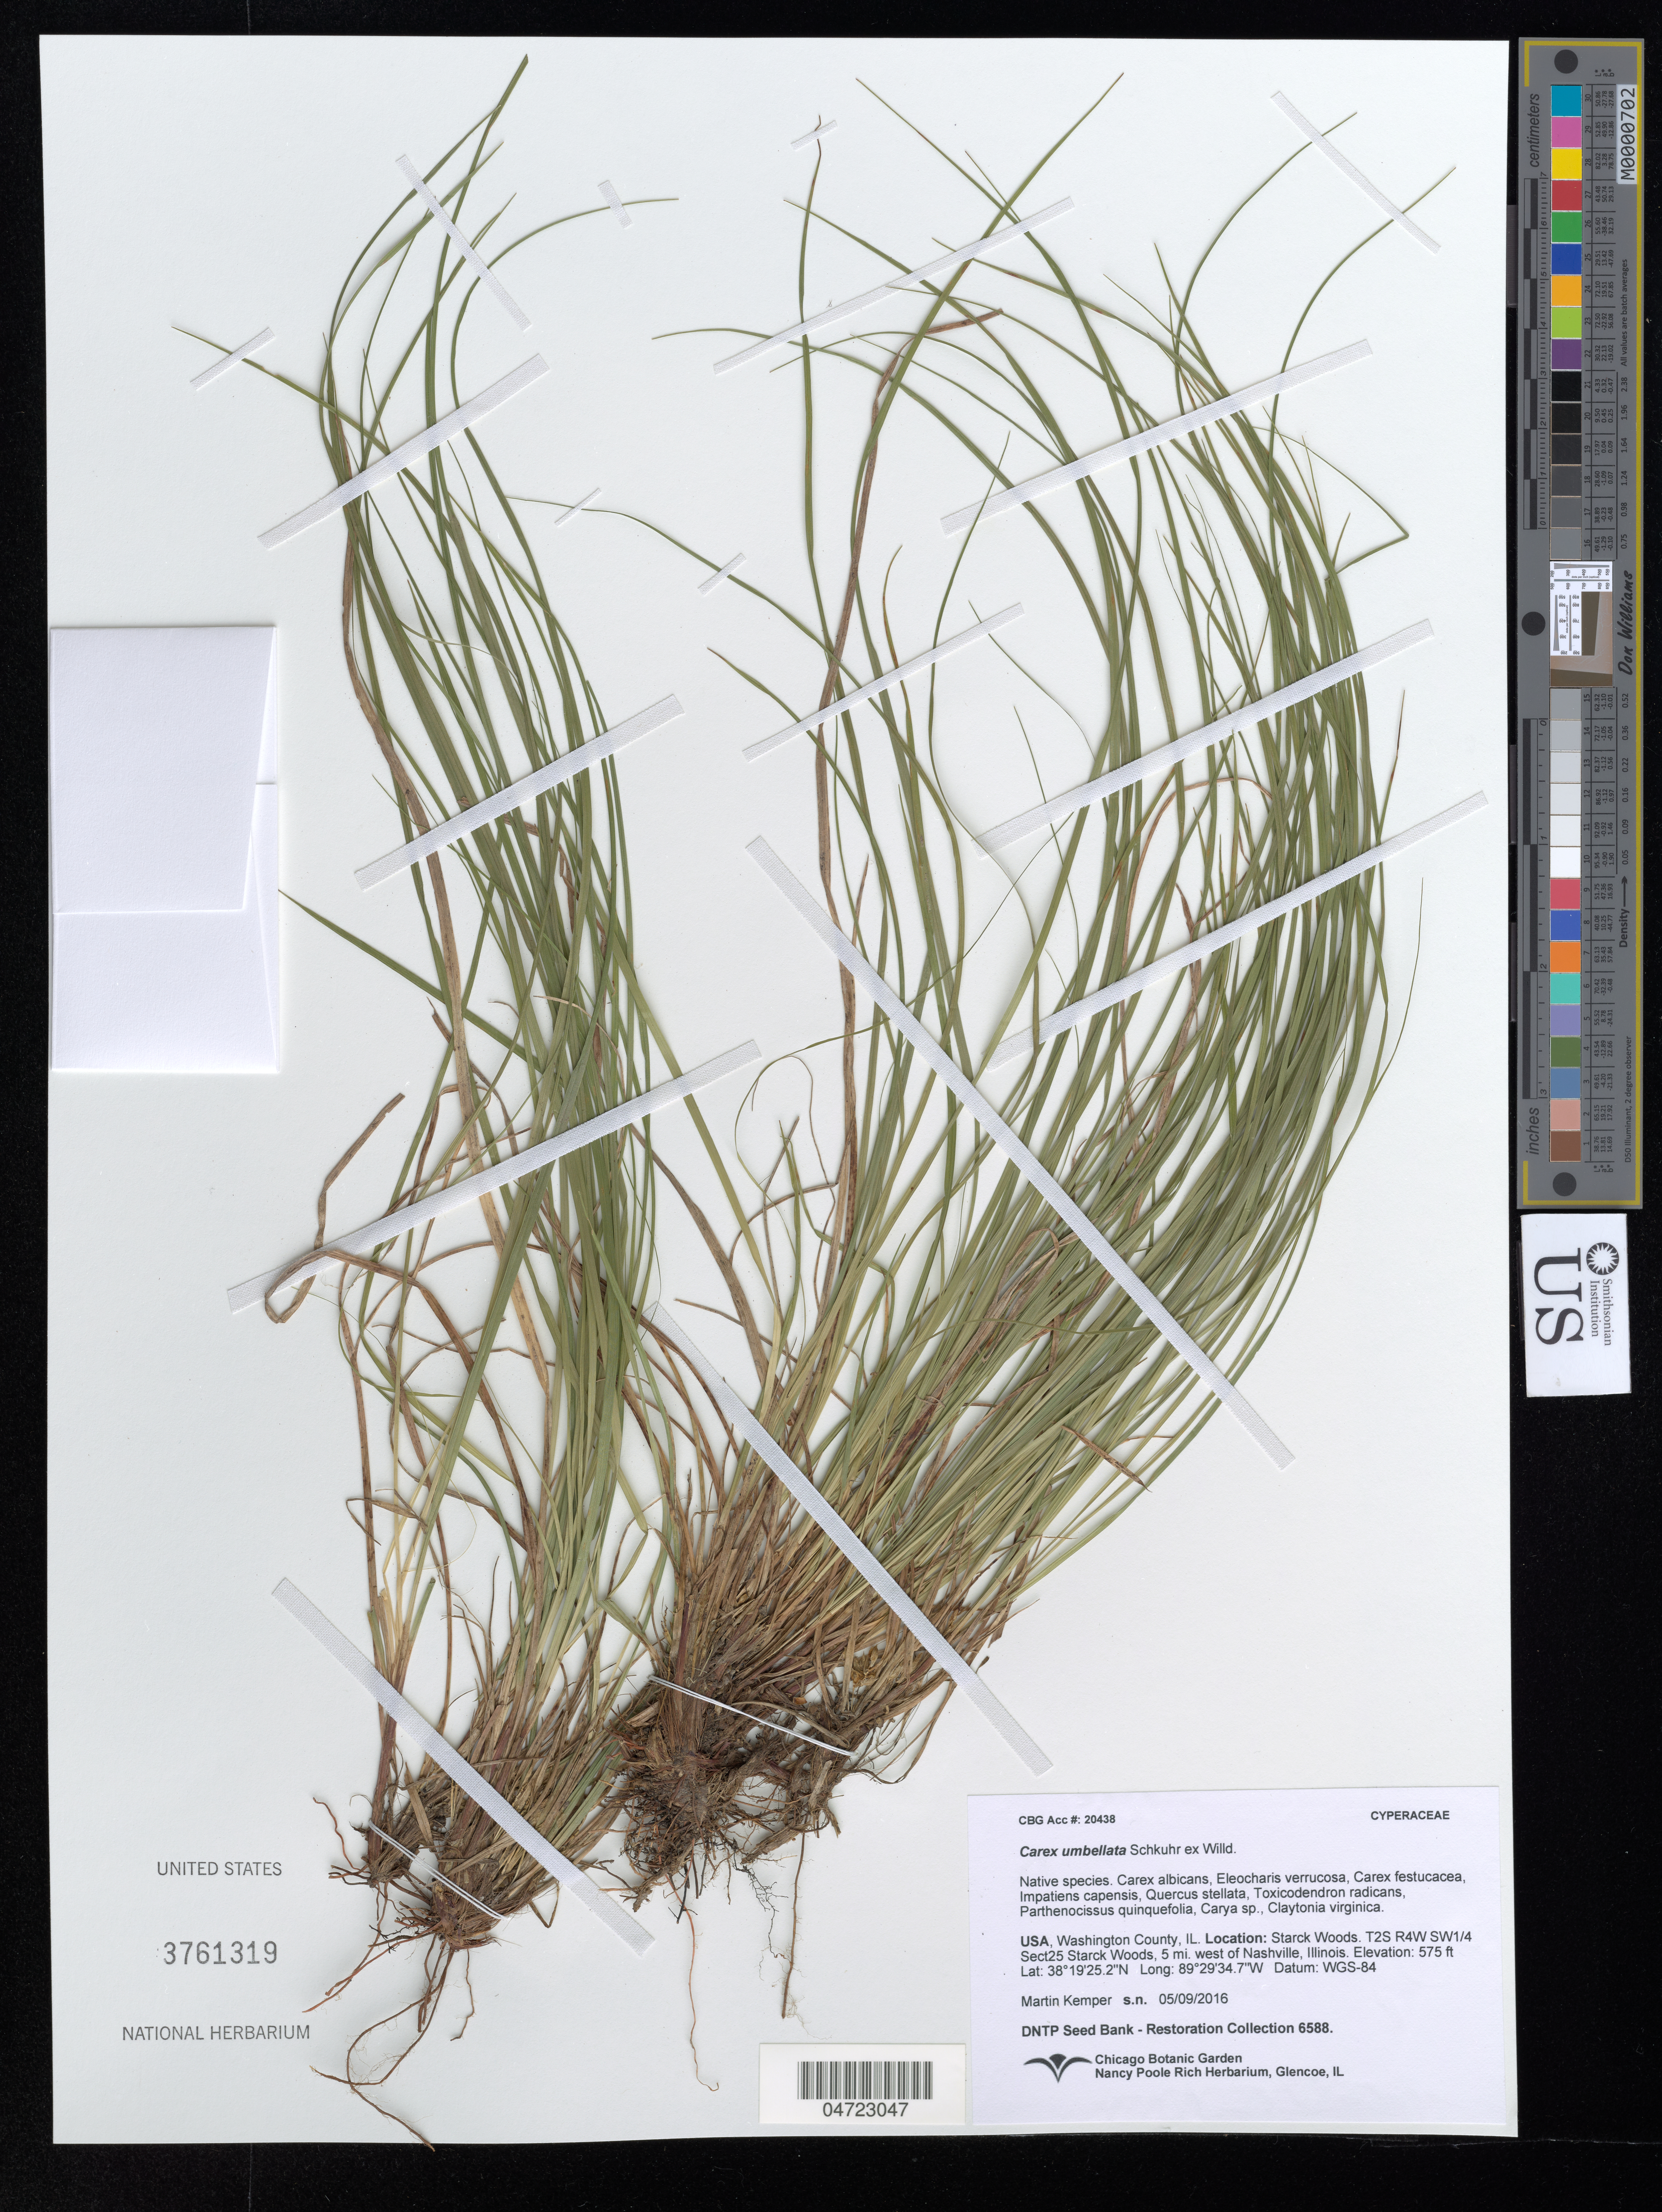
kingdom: Plantae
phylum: Tracheophyta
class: Liliopsida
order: Poales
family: Cyperaceae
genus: Carex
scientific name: Carex umbellata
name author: Schkuhr ex Willd.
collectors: M. Kemper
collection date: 2016-05-09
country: United States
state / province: Illinois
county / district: Washington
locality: Washington County. Starck Woods. T2S R4W SW1/4 Sect25 Starck Woods, 5 mi. west of Nashville, Illinois.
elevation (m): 175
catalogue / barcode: US 3761319